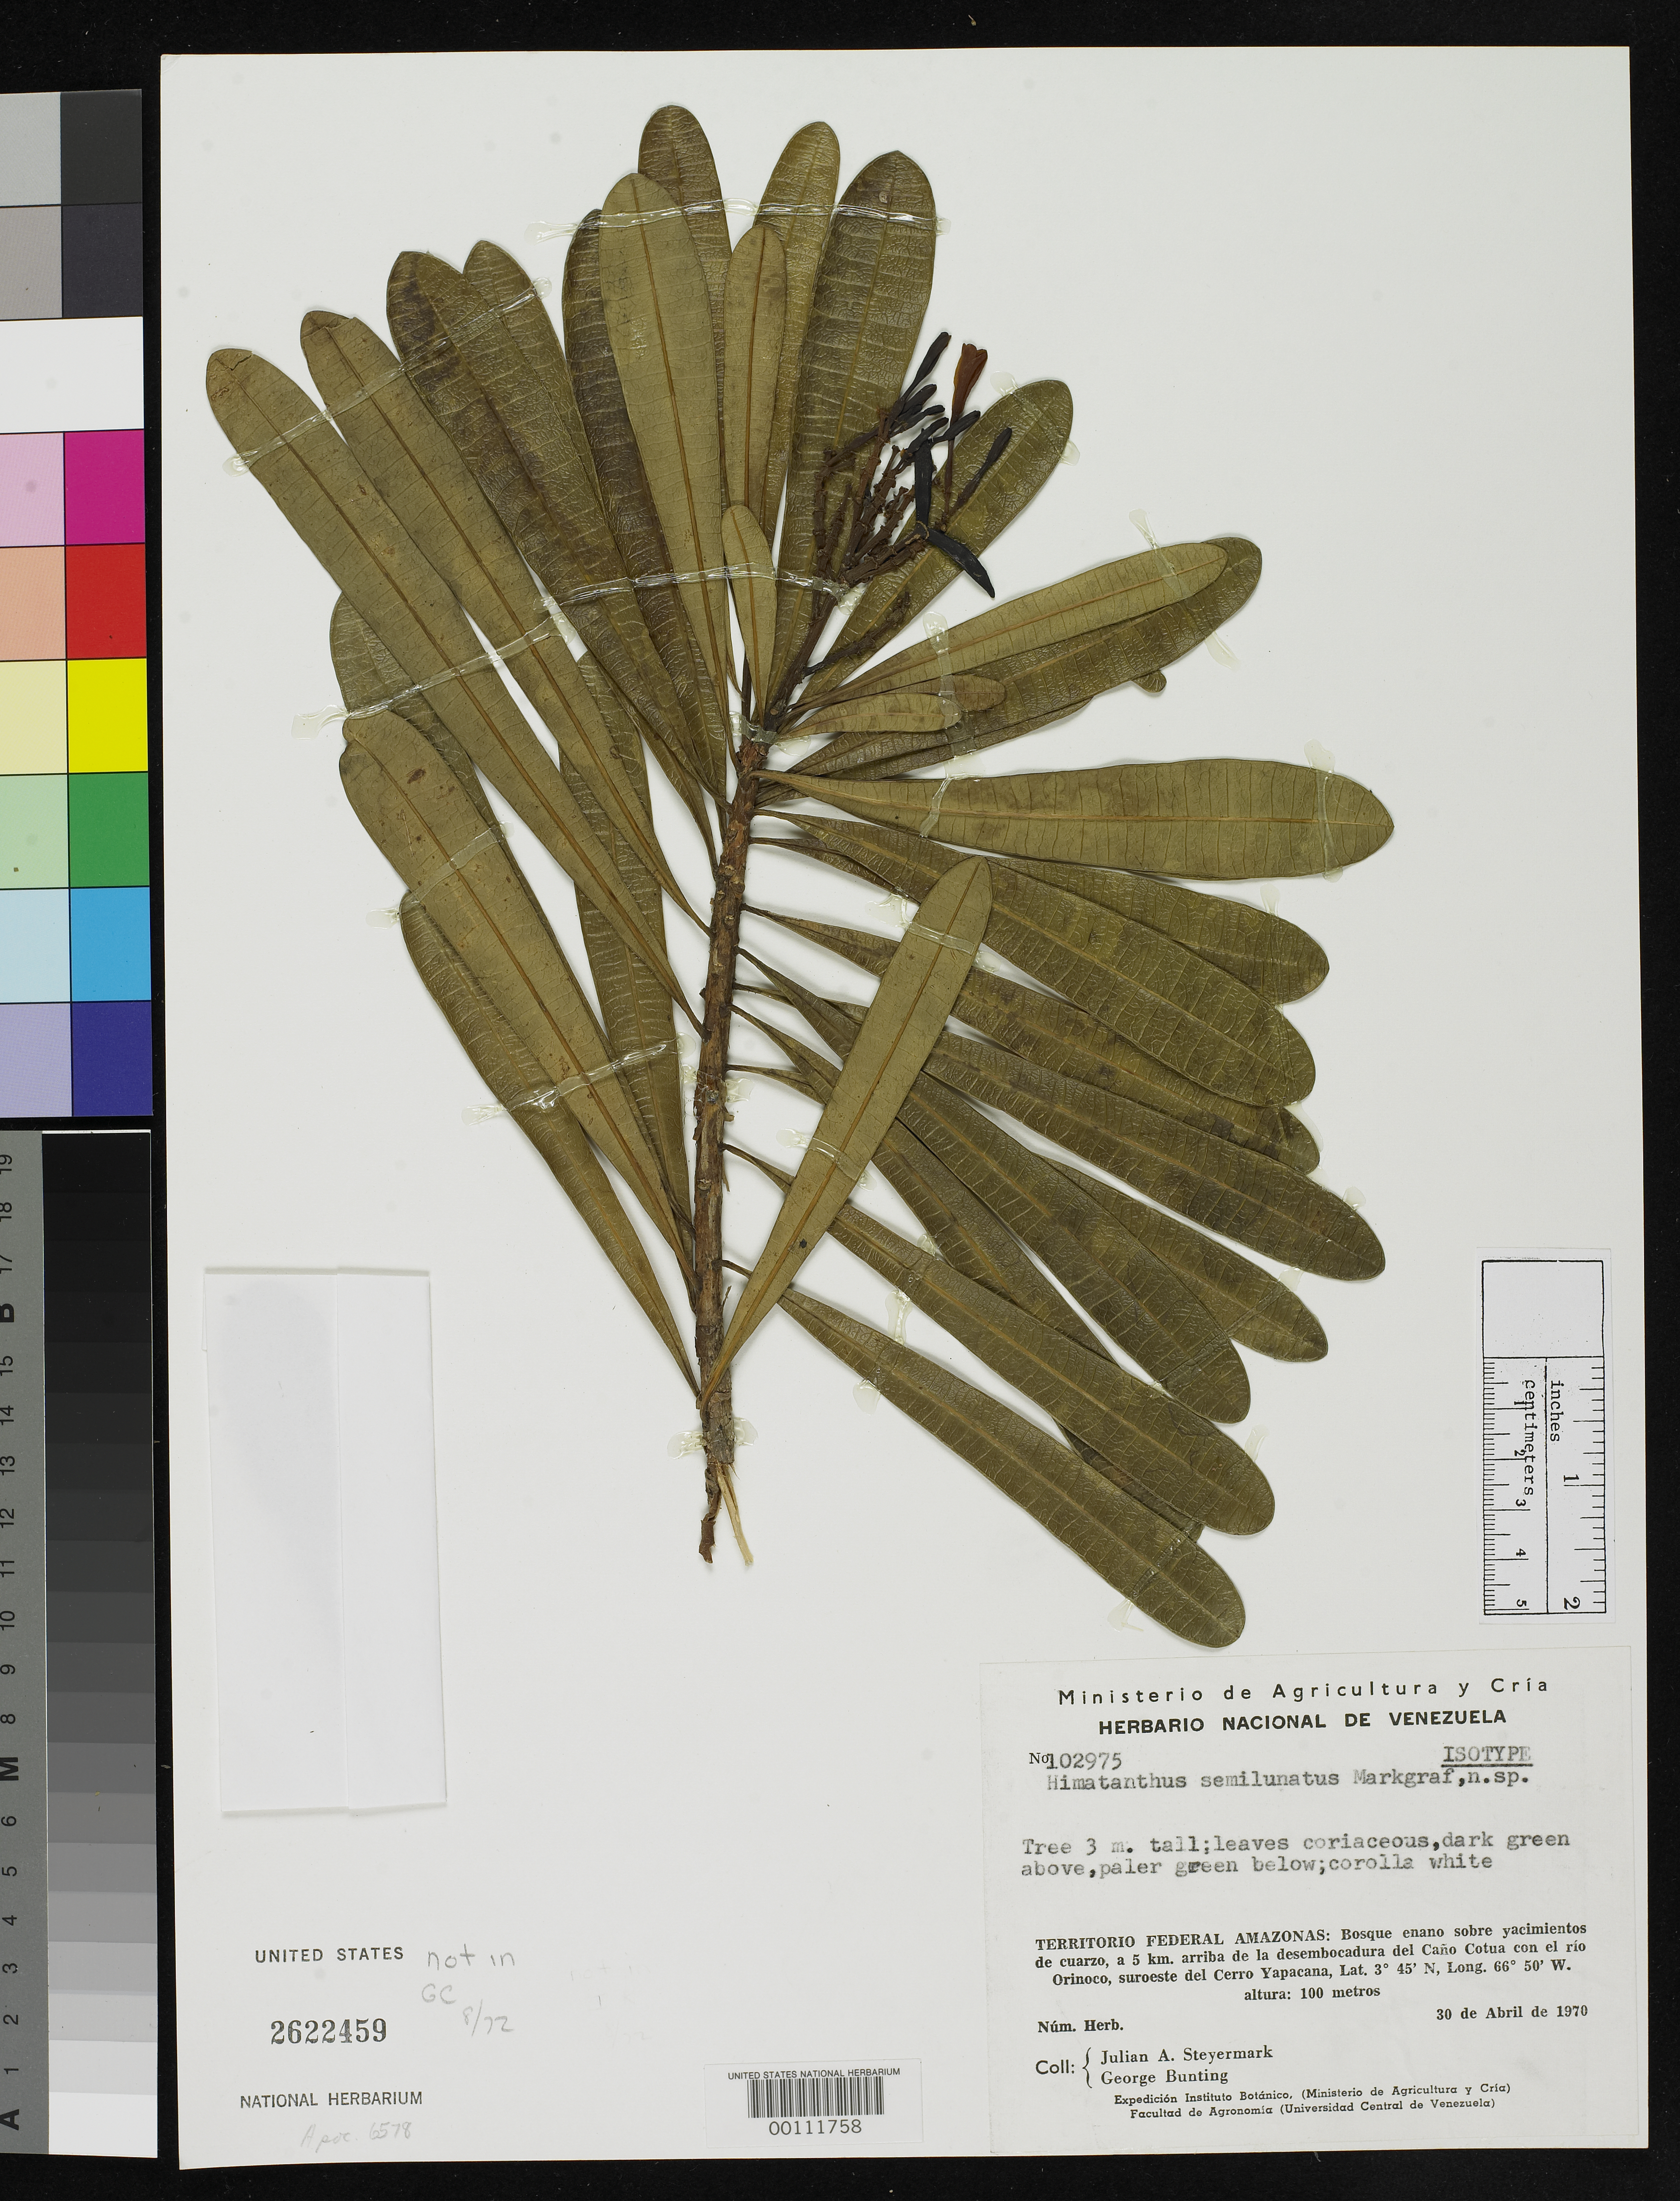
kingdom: Plantae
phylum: Tracheophyta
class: Magnoliopsida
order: Gentianales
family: Apocynaceae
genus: Himatanthus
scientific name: Himatanthus semilunatus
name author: Markgr.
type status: Isotype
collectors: J. Steyermark & G. S. Bunting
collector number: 102975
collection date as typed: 30 Apr 1970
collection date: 1970-04-30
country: Venezuela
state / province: Amazonas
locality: Cano Cotua- Rio Orinoco.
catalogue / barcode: US 2622459